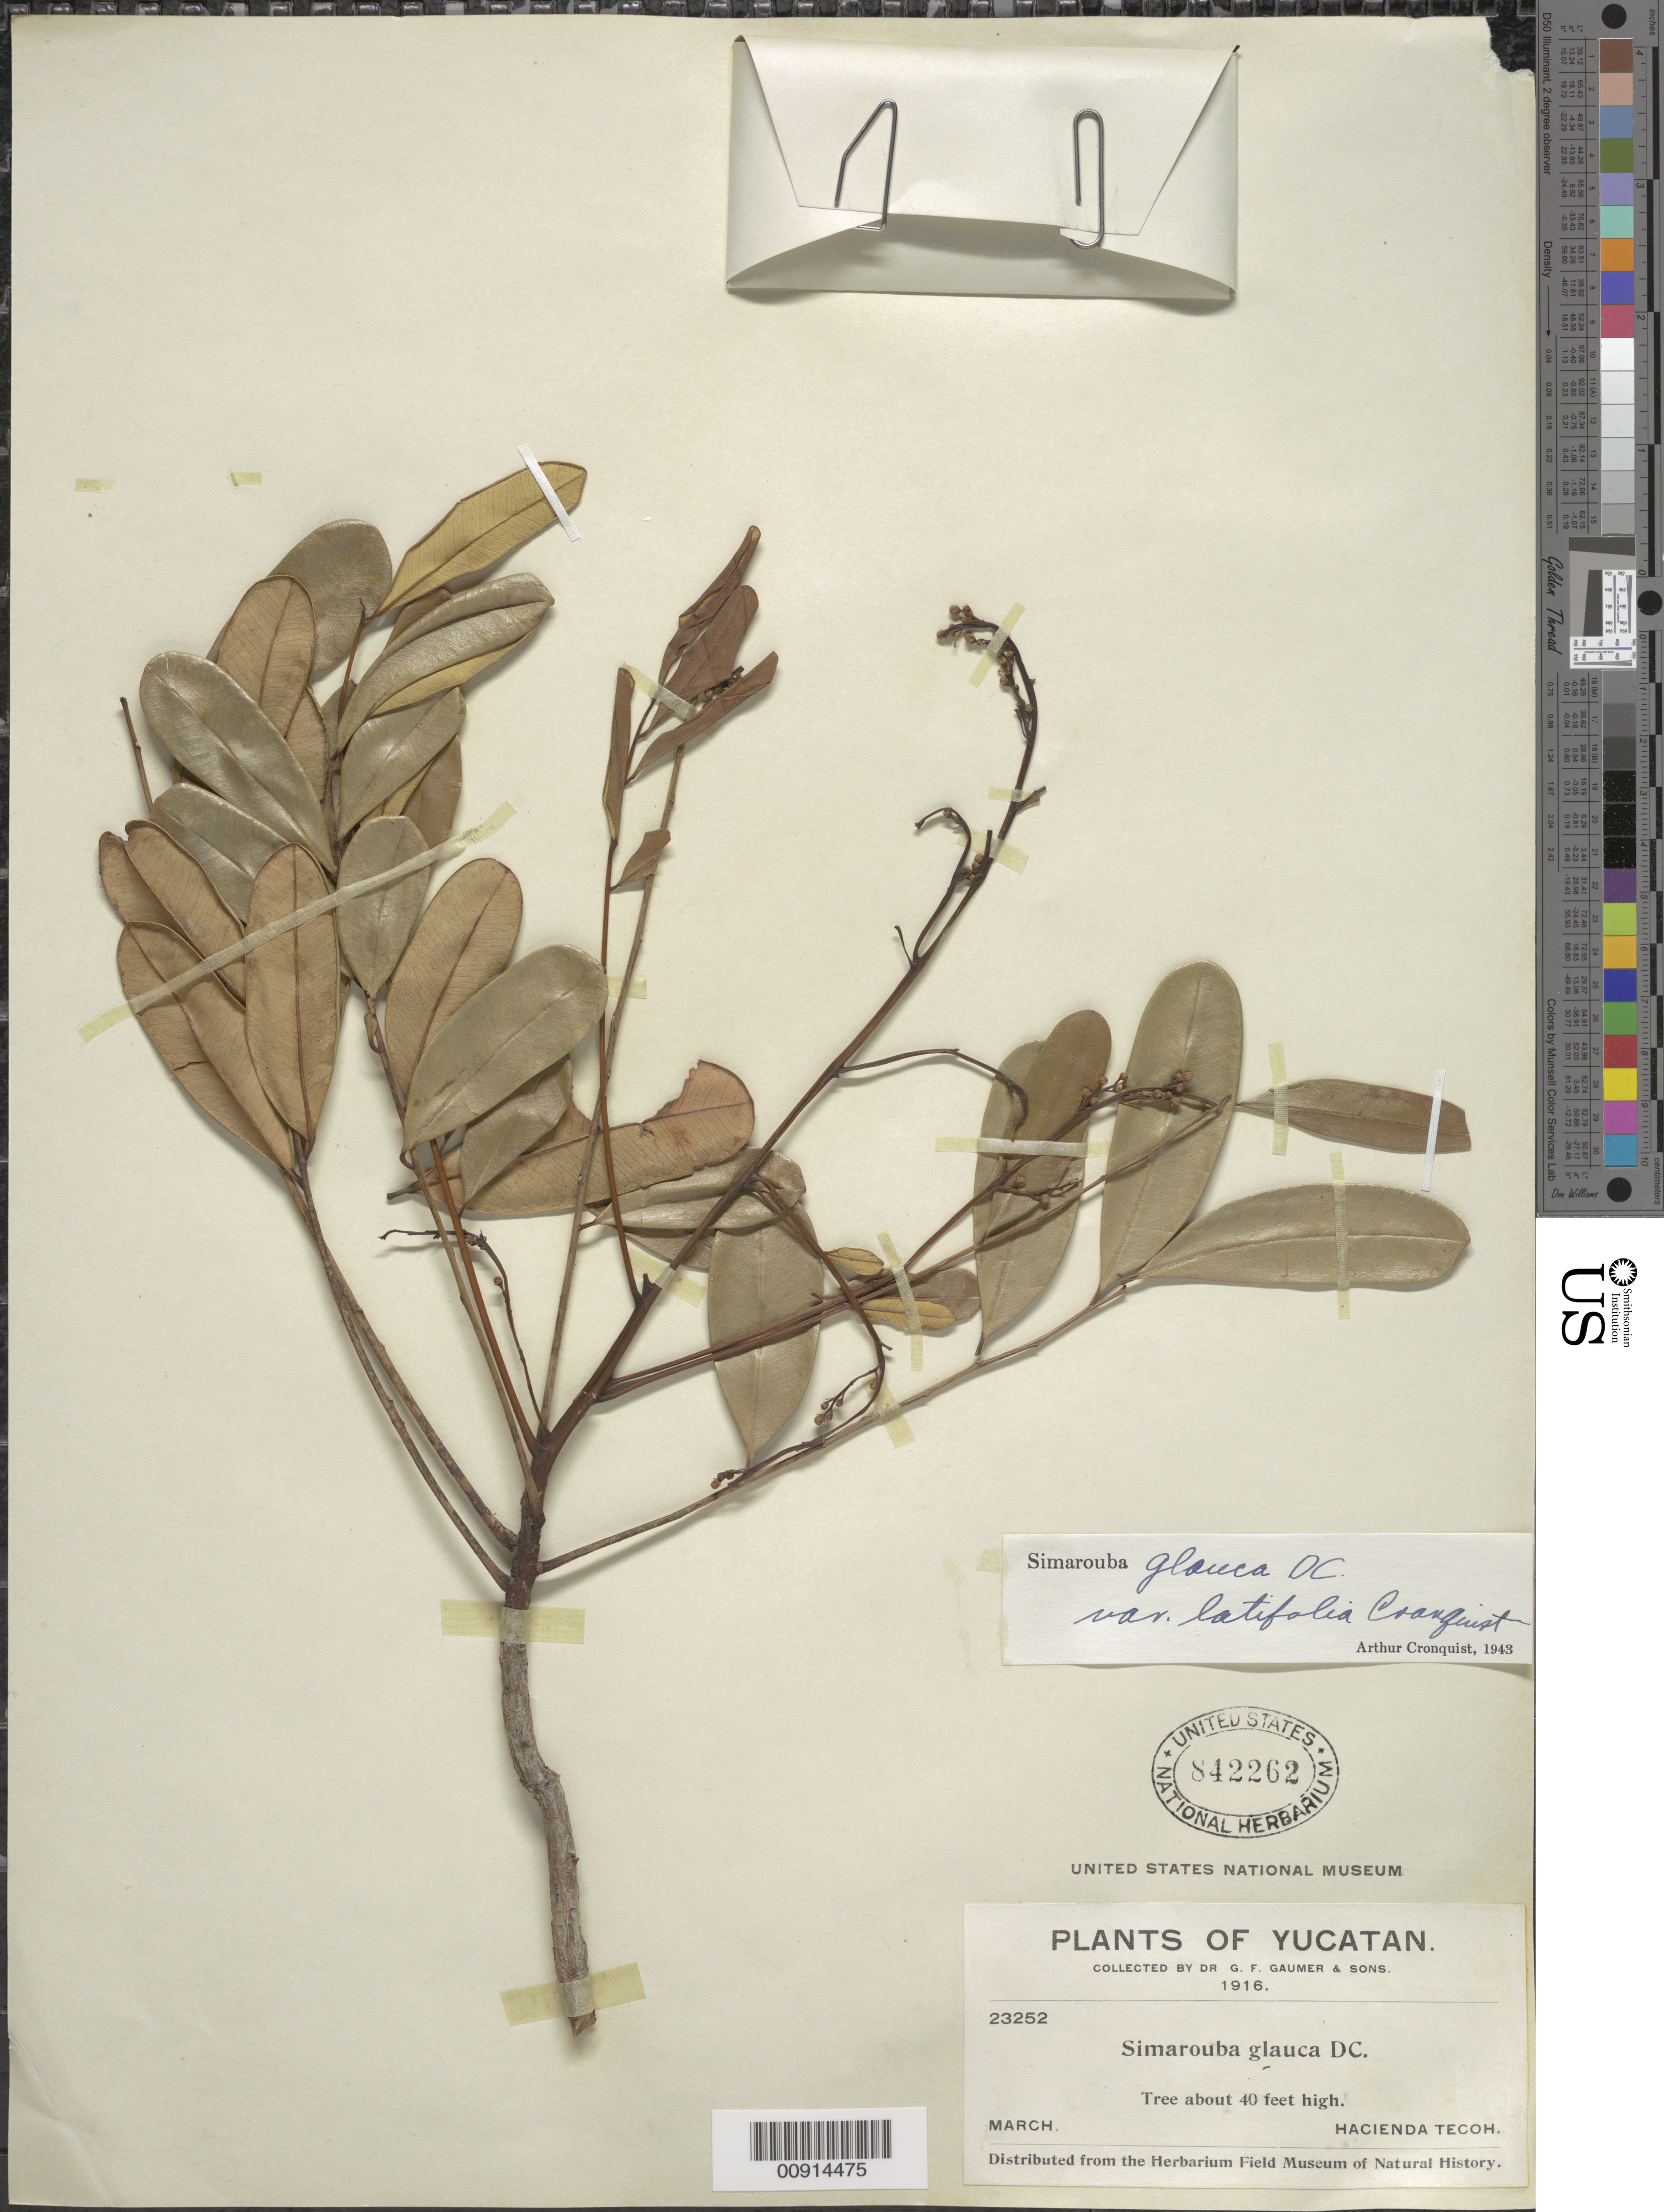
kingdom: Plantae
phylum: Tracheophyta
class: Magnoliopsida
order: Sapindales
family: Simaroubaceae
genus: Simarouba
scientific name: Simarouba glauca var. latifolia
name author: Cronq.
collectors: G. F. Gaumer & et al.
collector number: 23252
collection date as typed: Mar 1916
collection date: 1916-03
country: Mexico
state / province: Yucatán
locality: Yucatán: Hacienda Tecoh.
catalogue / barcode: US 842262